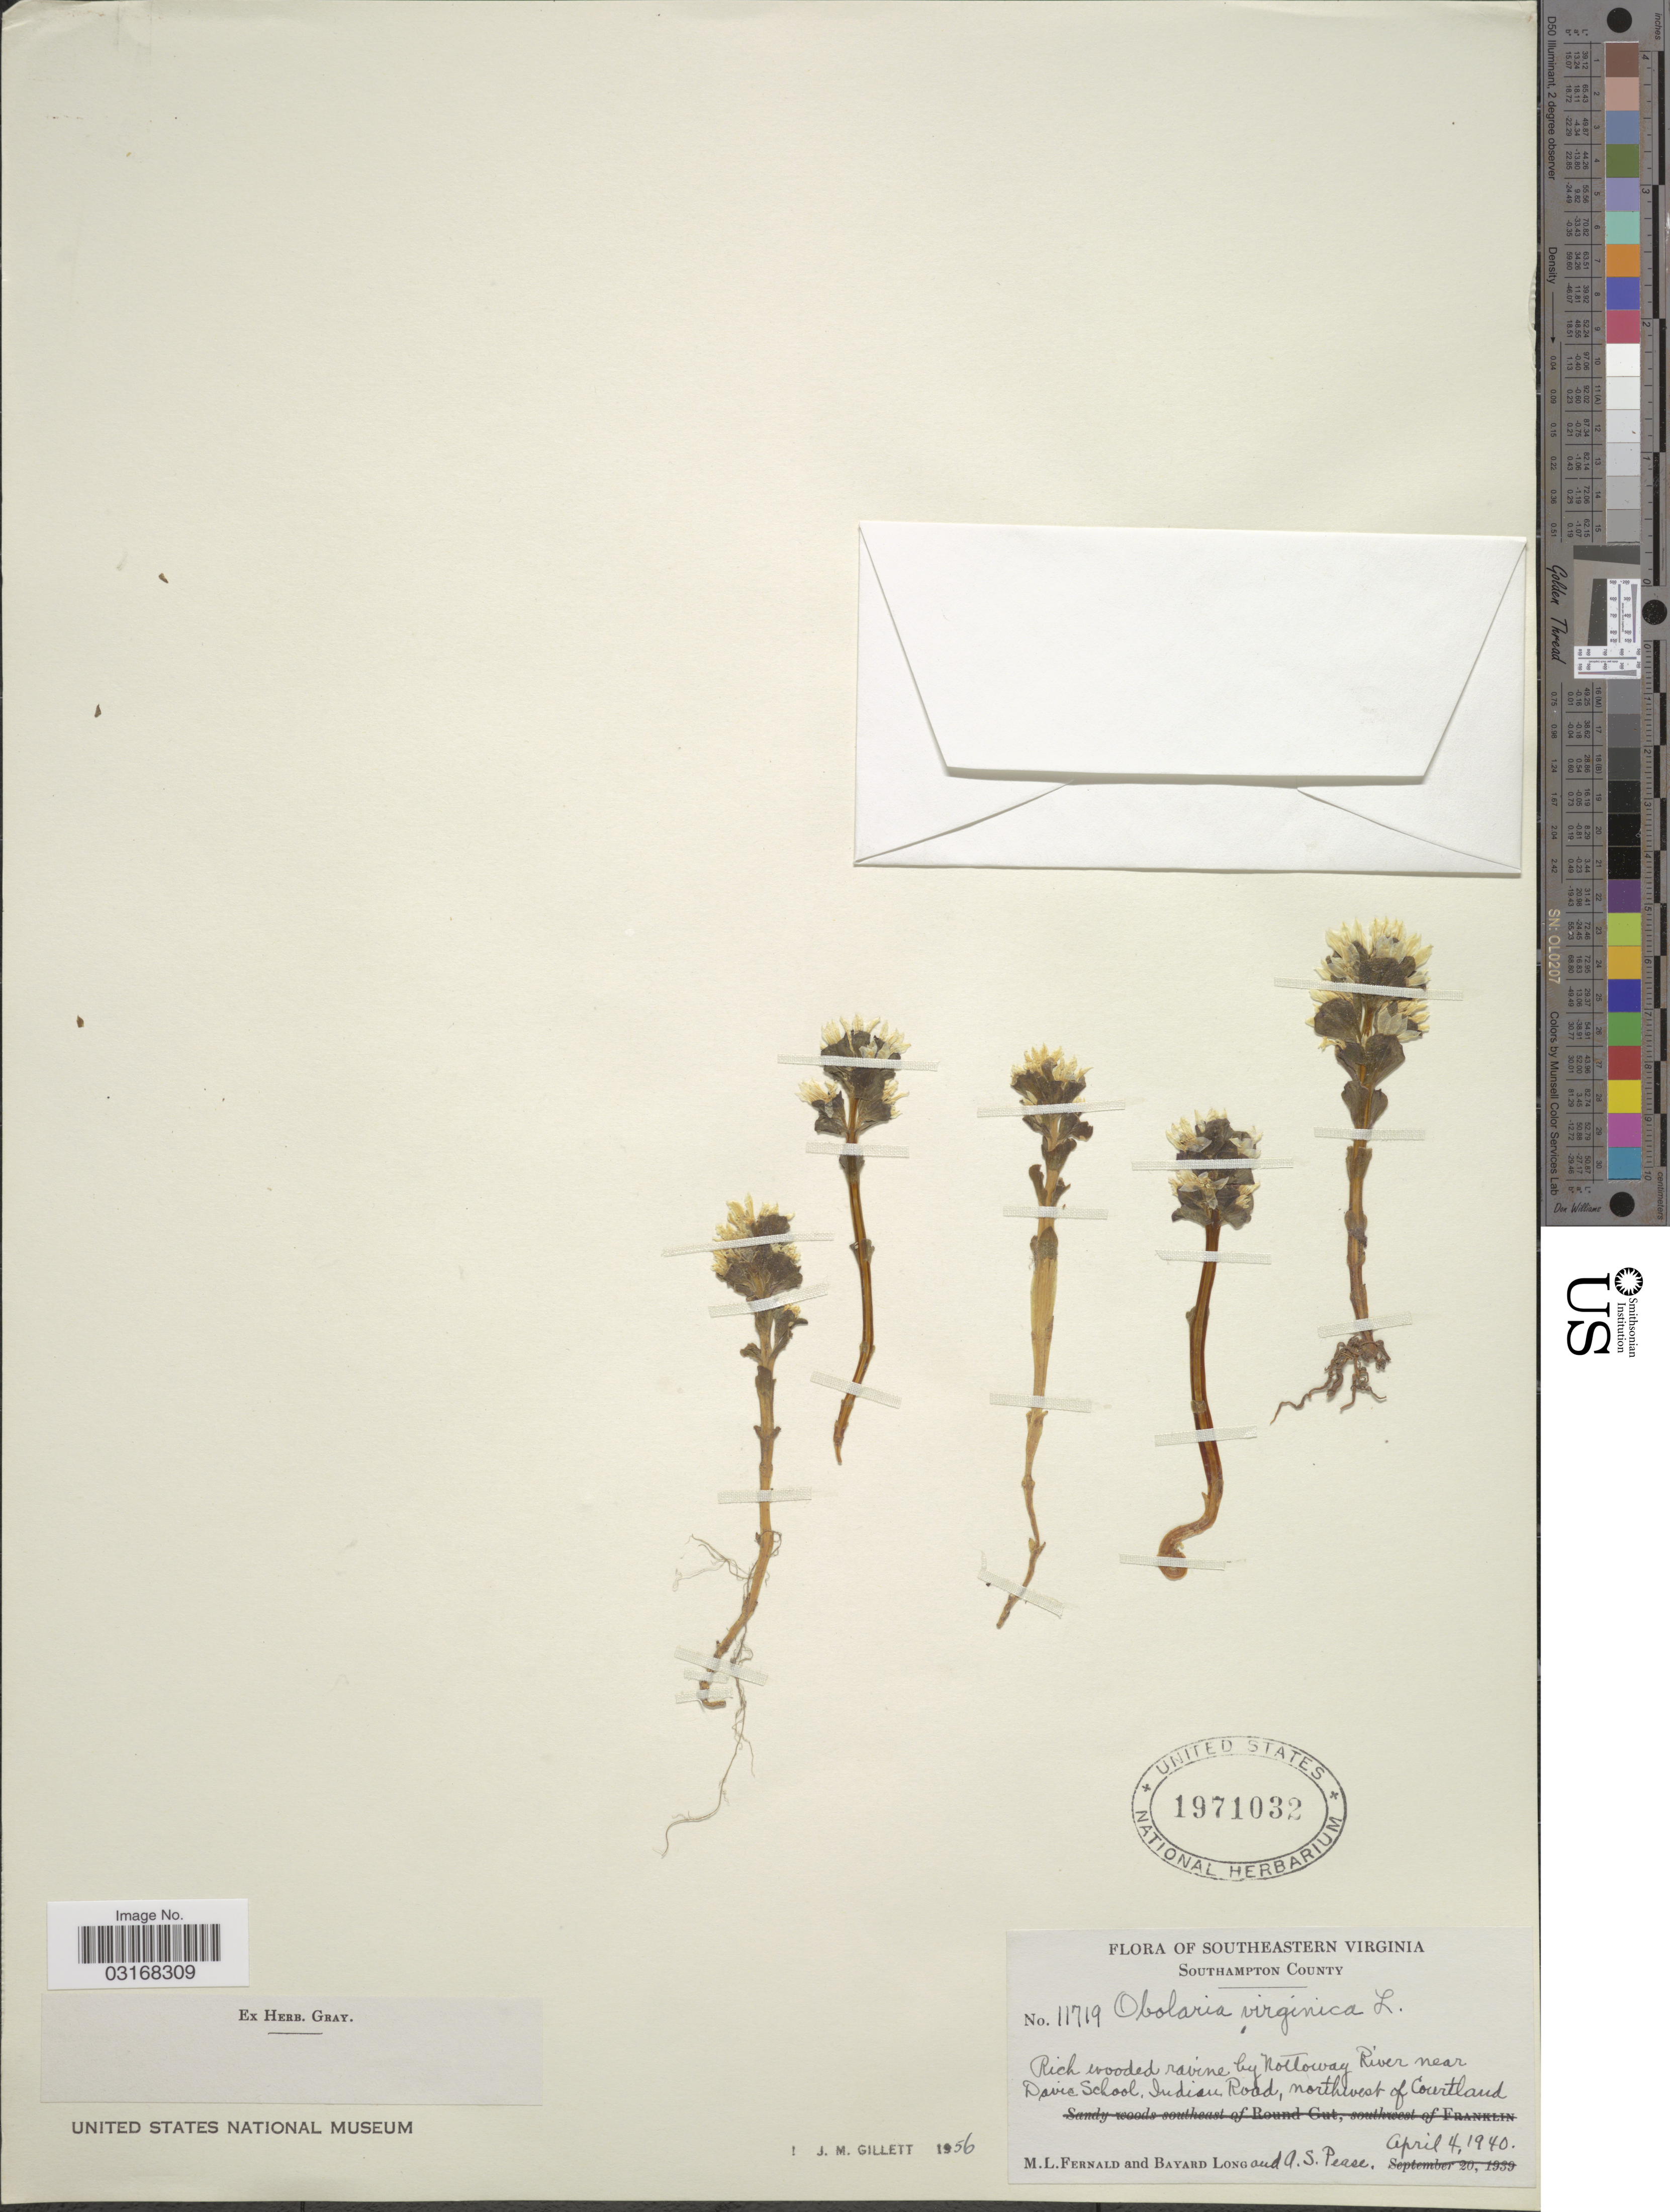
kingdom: Plantae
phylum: Tracheophyta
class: Magnoliopsida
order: Gentianales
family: Gentianaceae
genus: Obolaria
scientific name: Obolaria virginica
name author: L.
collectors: M. L. Fernald, B. Long & A. S. Pease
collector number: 11719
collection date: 1940-04-04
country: United States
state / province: Virginia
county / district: Southampton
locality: Southeastern Virginia. Southampton County. Rich wooded ravine by Nottoway River near Davis School, Indian Road, northwest of Courtland.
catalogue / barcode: US 1971032